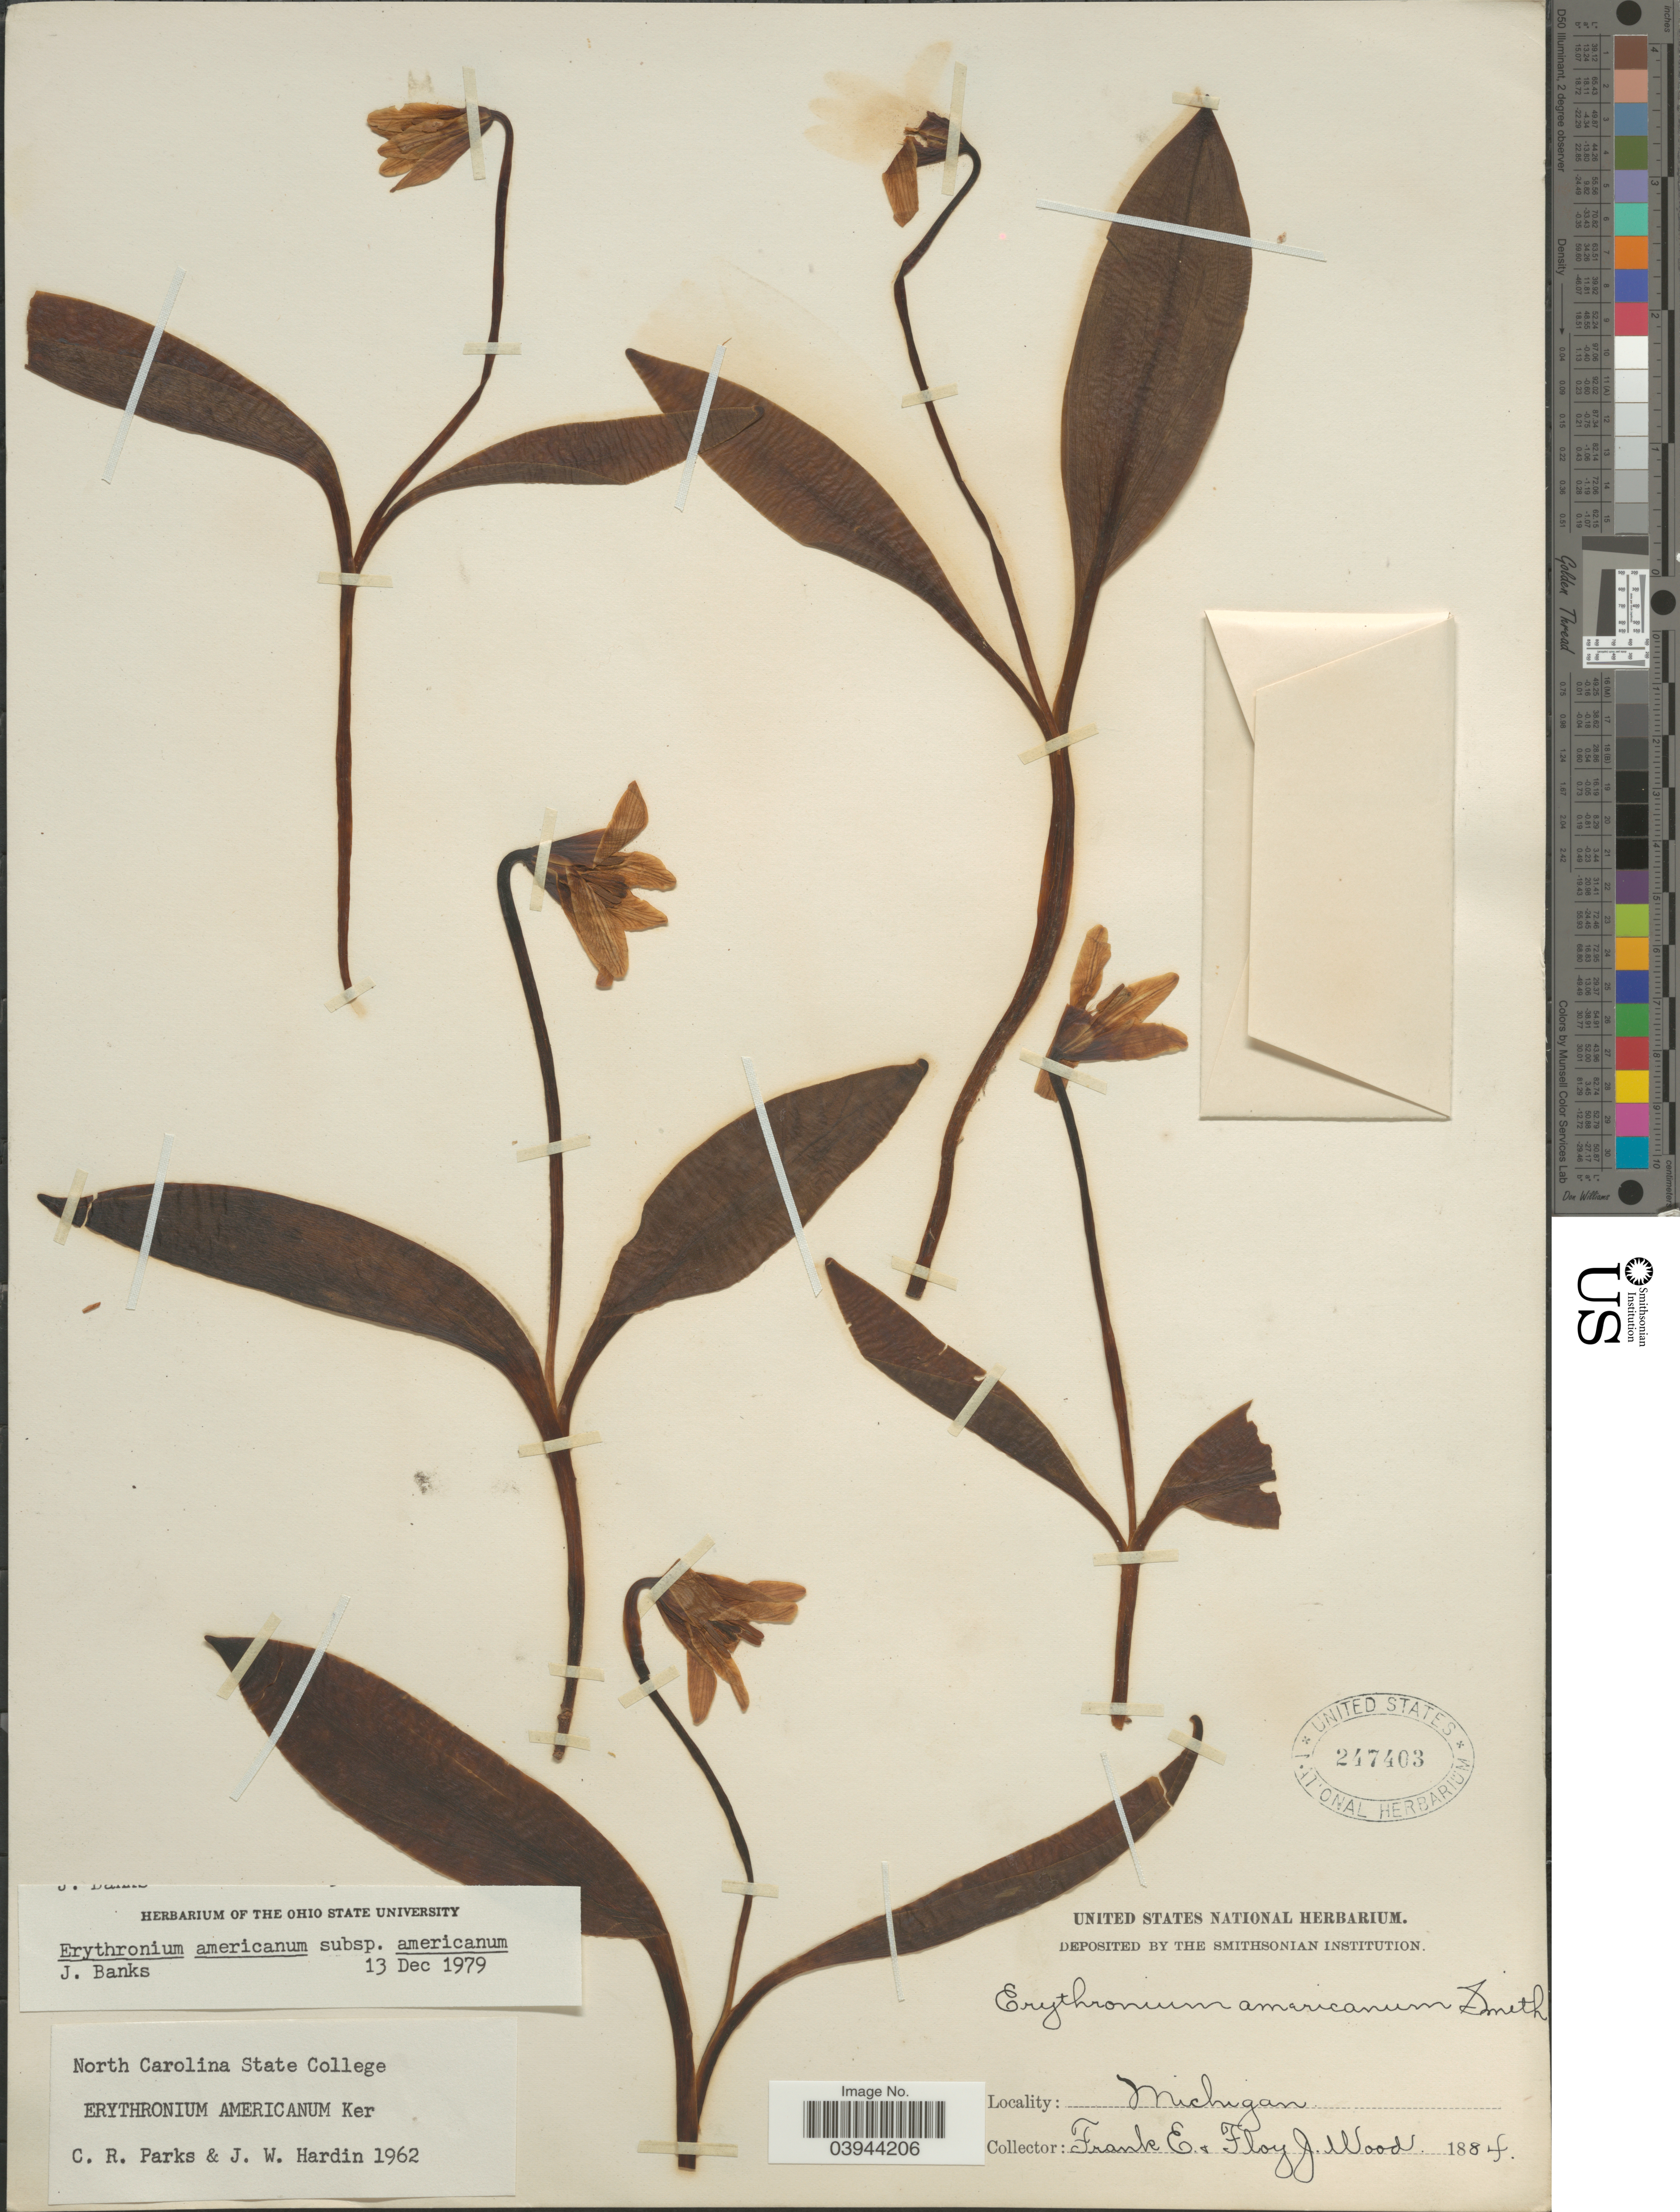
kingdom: Plantae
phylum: Tracheophyta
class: Liliopsida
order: Liliales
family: Liliaceae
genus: Erythronium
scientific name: Erythronium americanum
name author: Ker Gawl.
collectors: E. Frank & F. Wood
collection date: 1884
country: United States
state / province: Michigan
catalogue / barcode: US 247403